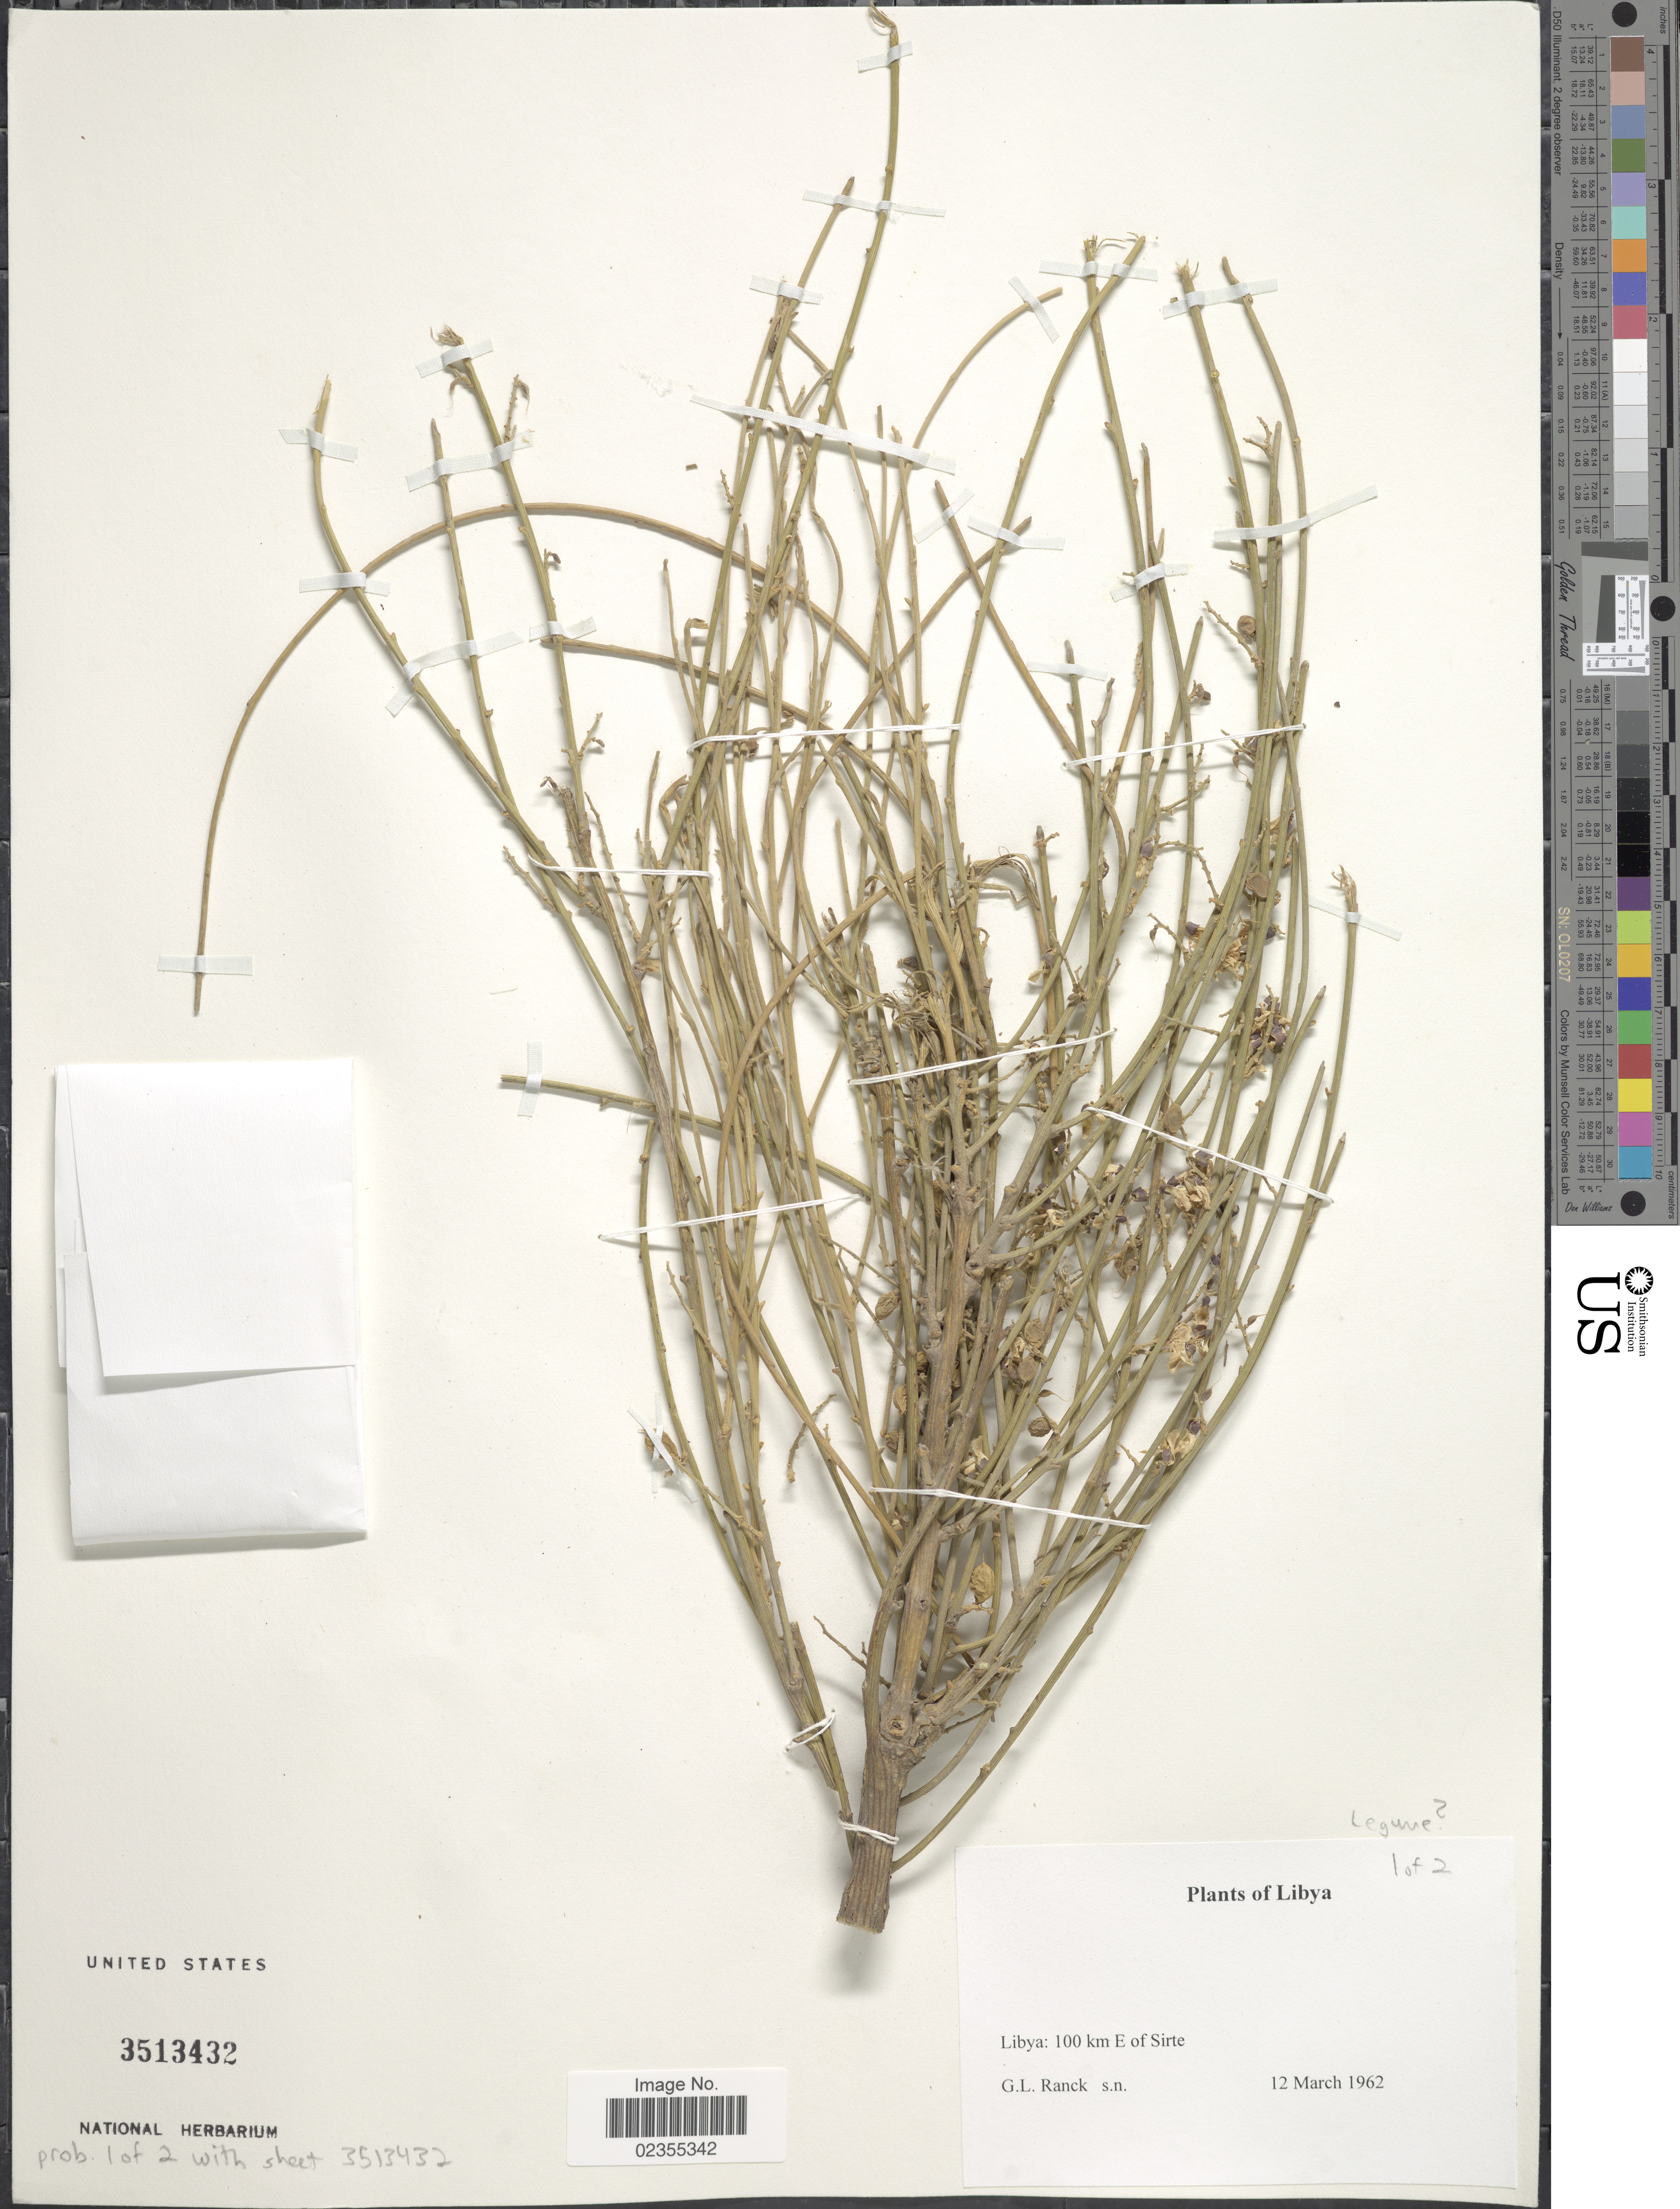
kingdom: Plantae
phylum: Tracheophyta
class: Magnoliopsida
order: Fabales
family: Fabaceae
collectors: G. Ranck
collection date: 1962-03-12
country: Libya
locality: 100 km E of Sirte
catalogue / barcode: US 3513432